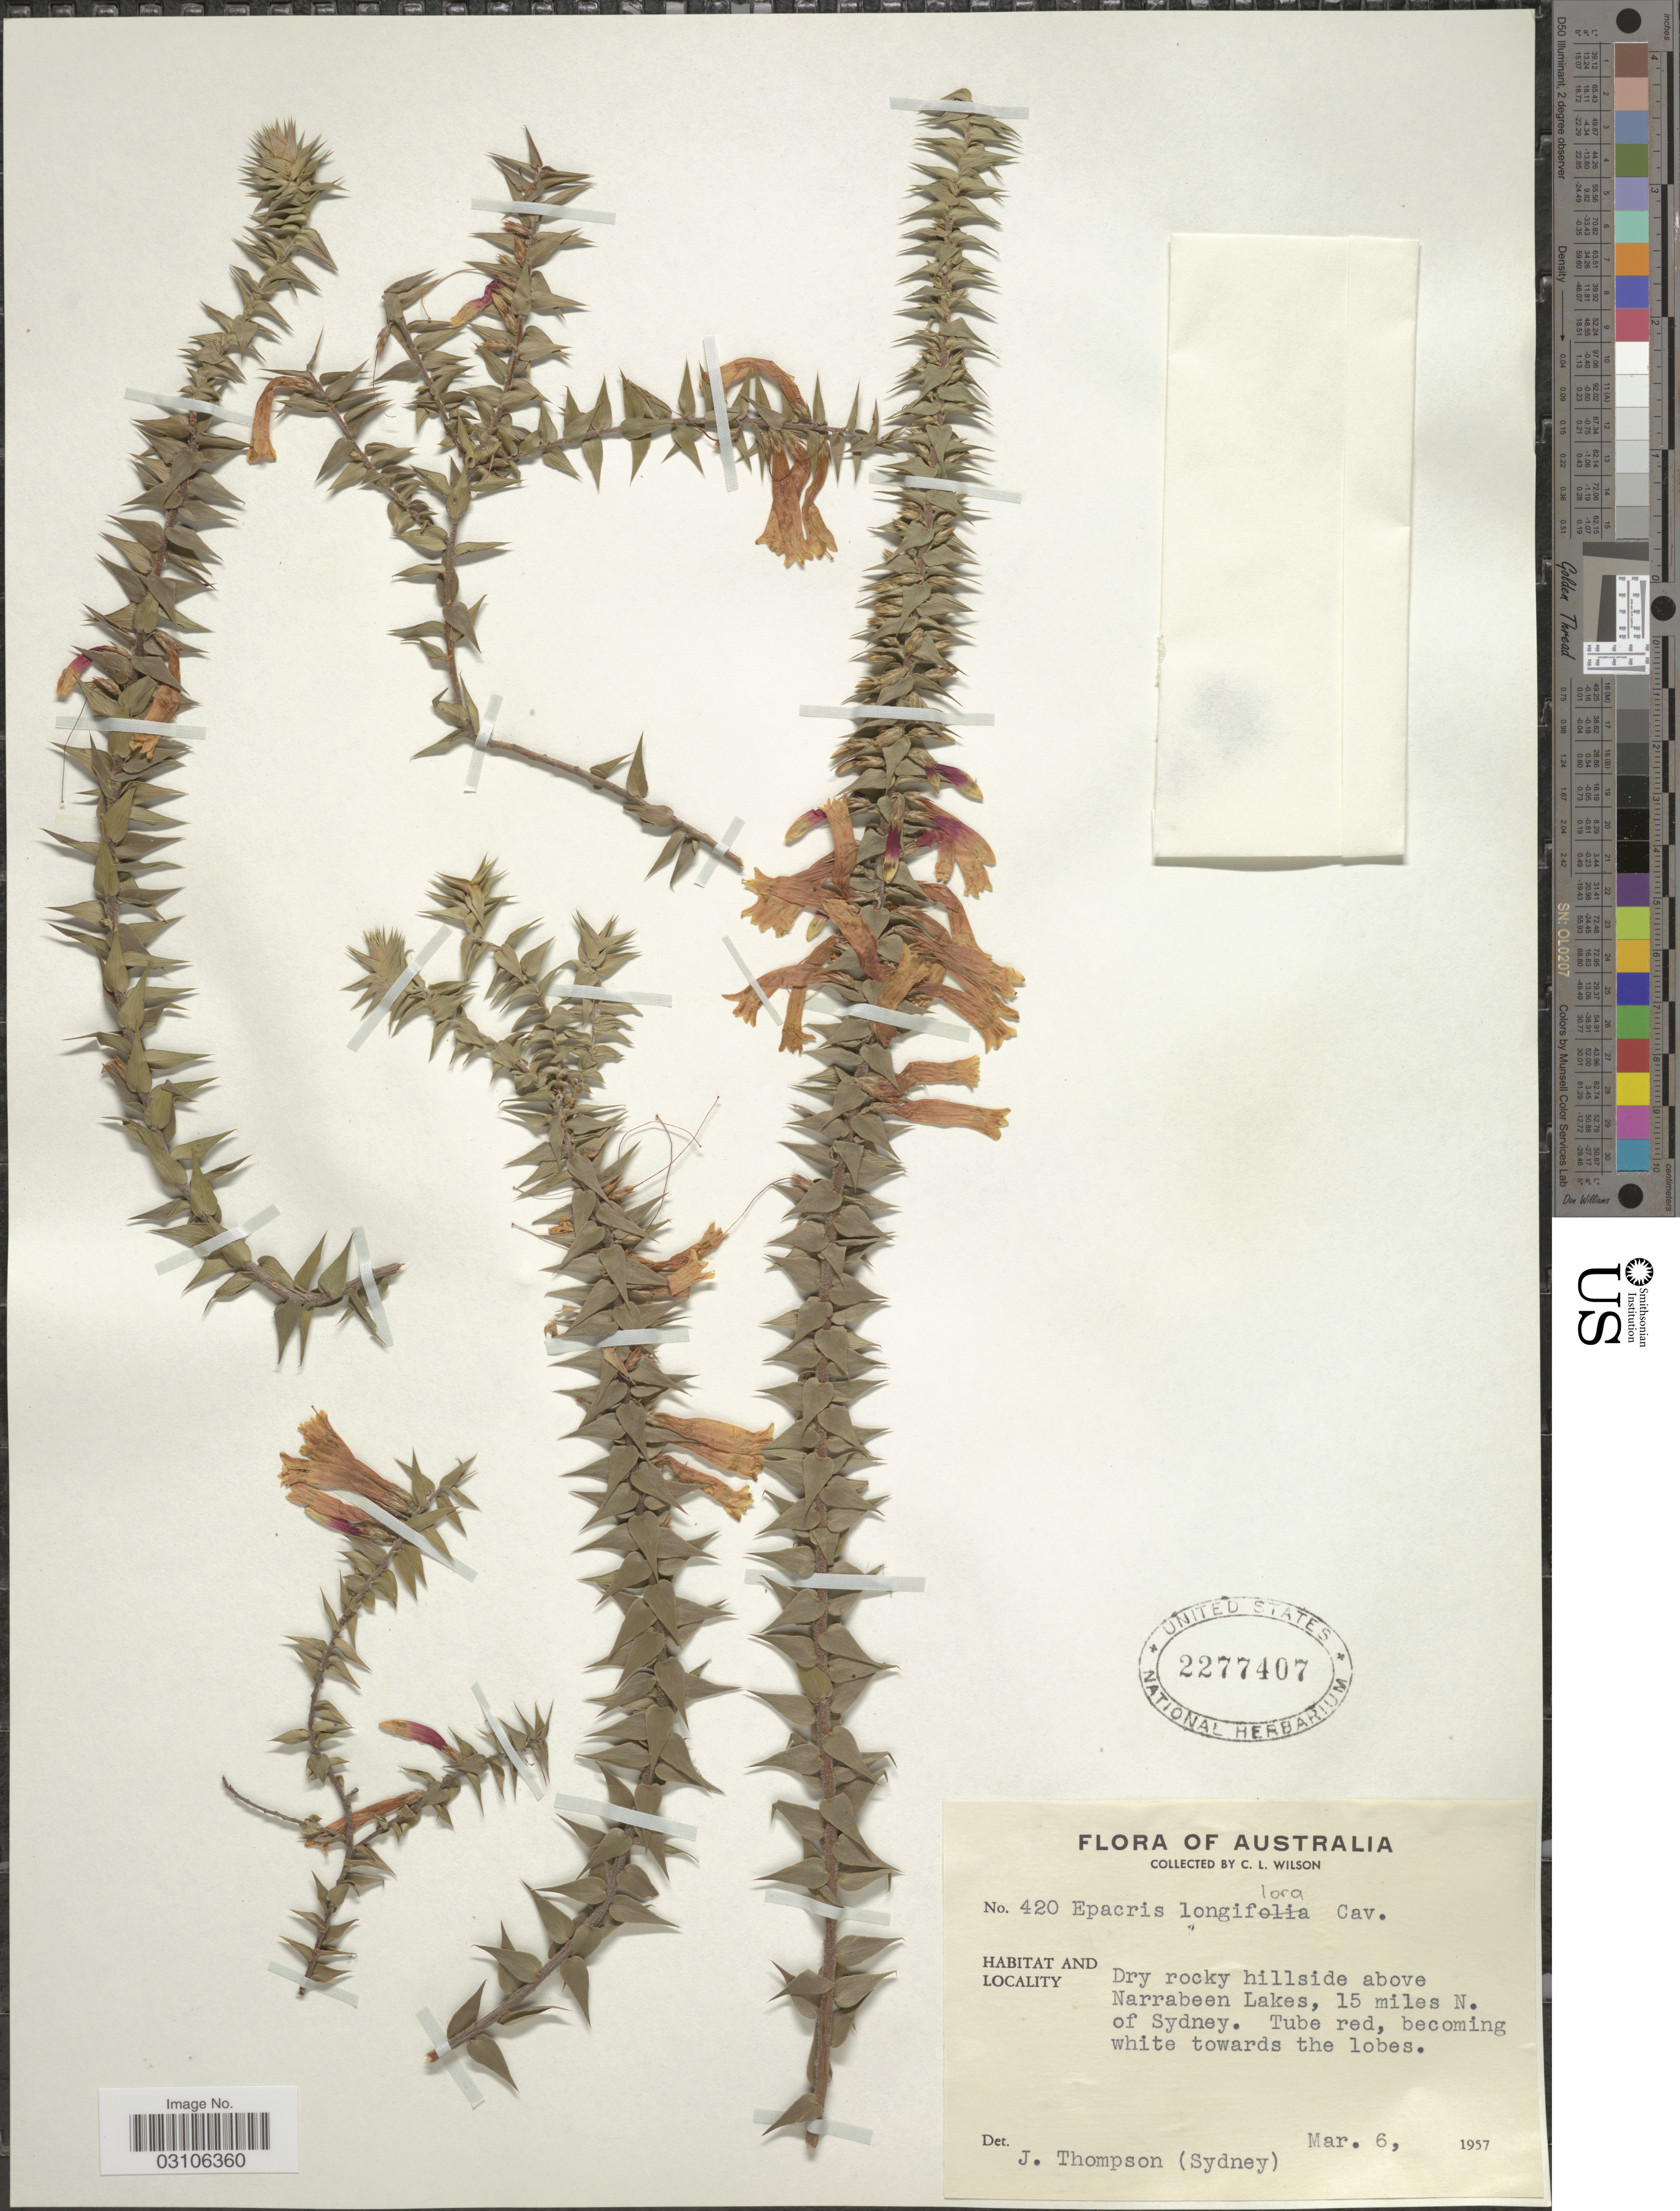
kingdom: Plantae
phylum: Tracheophyta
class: Magnoliopsida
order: Ericales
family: Ericaceae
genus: Epacris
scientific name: Epacris longiflora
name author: Cav.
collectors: C. L. Wilson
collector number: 420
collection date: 1957-03-06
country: Australia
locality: Dry rocky hillside above Narrabeen Lakes, 15 miles N. of Syndey.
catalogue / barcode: US 2277407